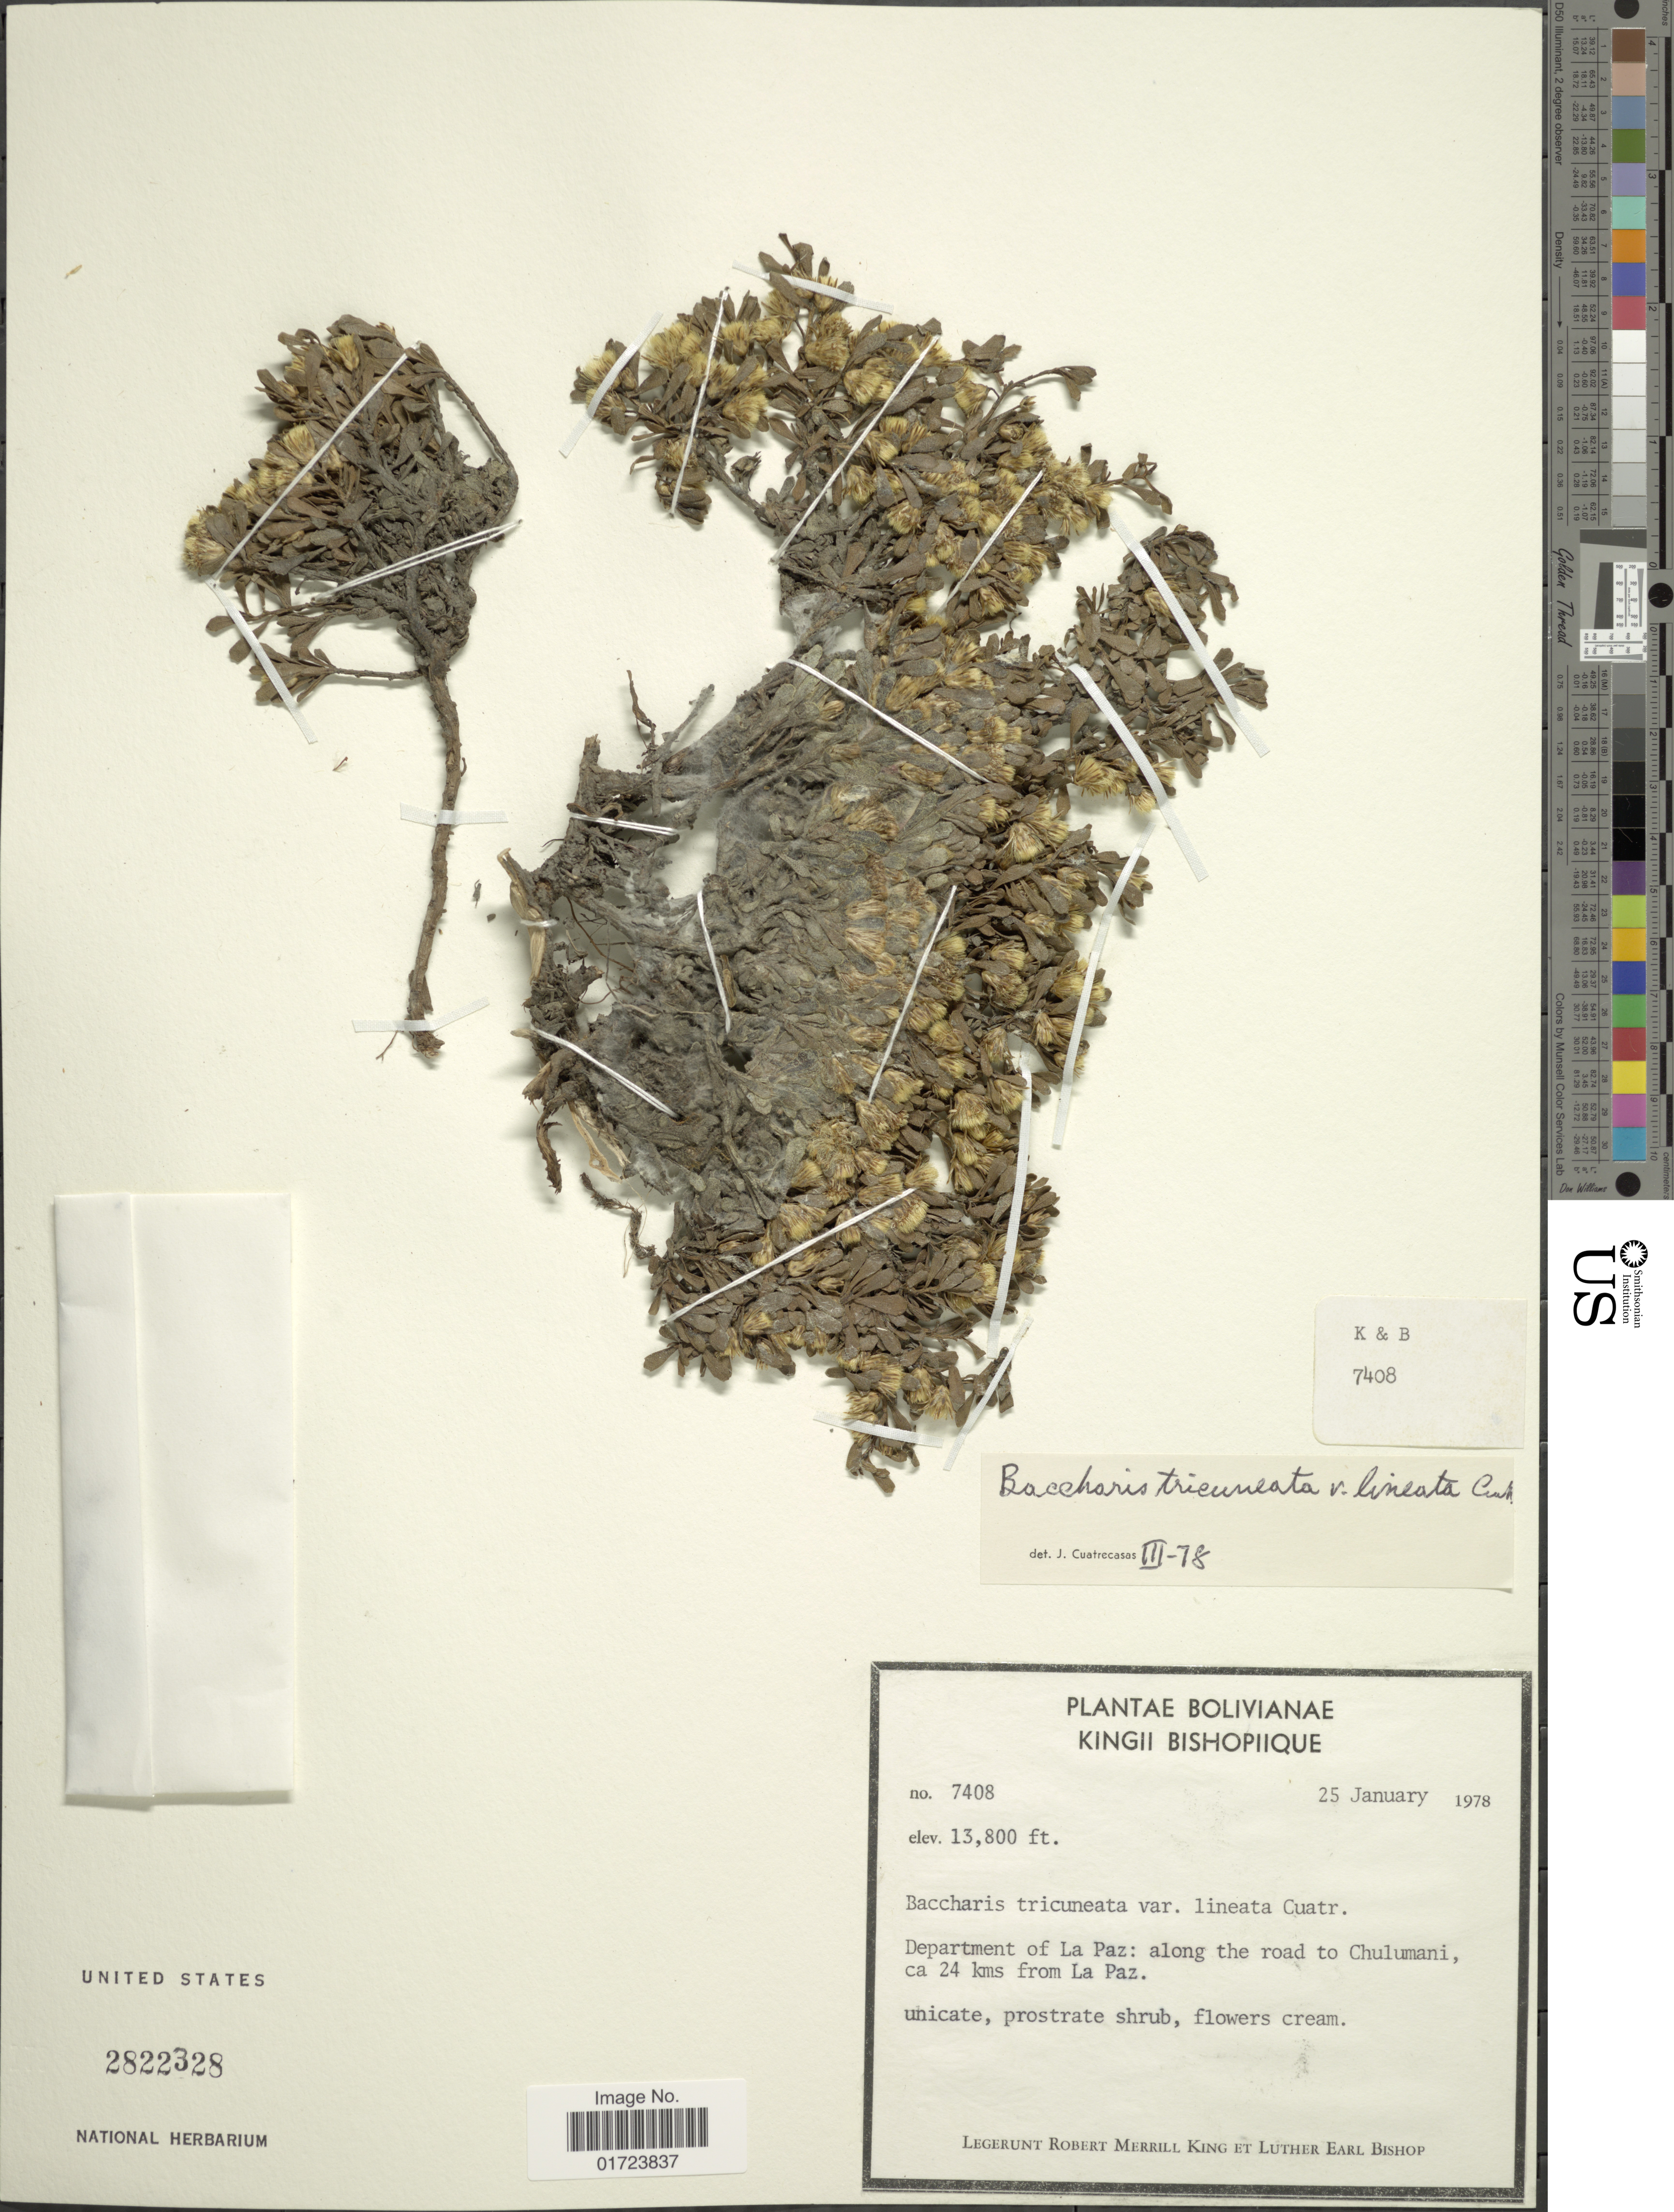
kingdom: Plantae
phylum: Tracheophyta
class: Magnoliopsida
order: Asterales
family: Asteraceae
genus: Baccharis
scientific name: Baccharis tricuneata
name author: (L. f.) Pers.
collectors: R. M. King & L. E. Bishop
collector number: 7408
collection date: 1978-01-25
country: Bolivia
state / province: La Paz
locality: Department of La Paz: along the road to Chulumani, ca. 24 kms from La Paz.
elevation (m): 4206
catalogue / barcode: US 2822328